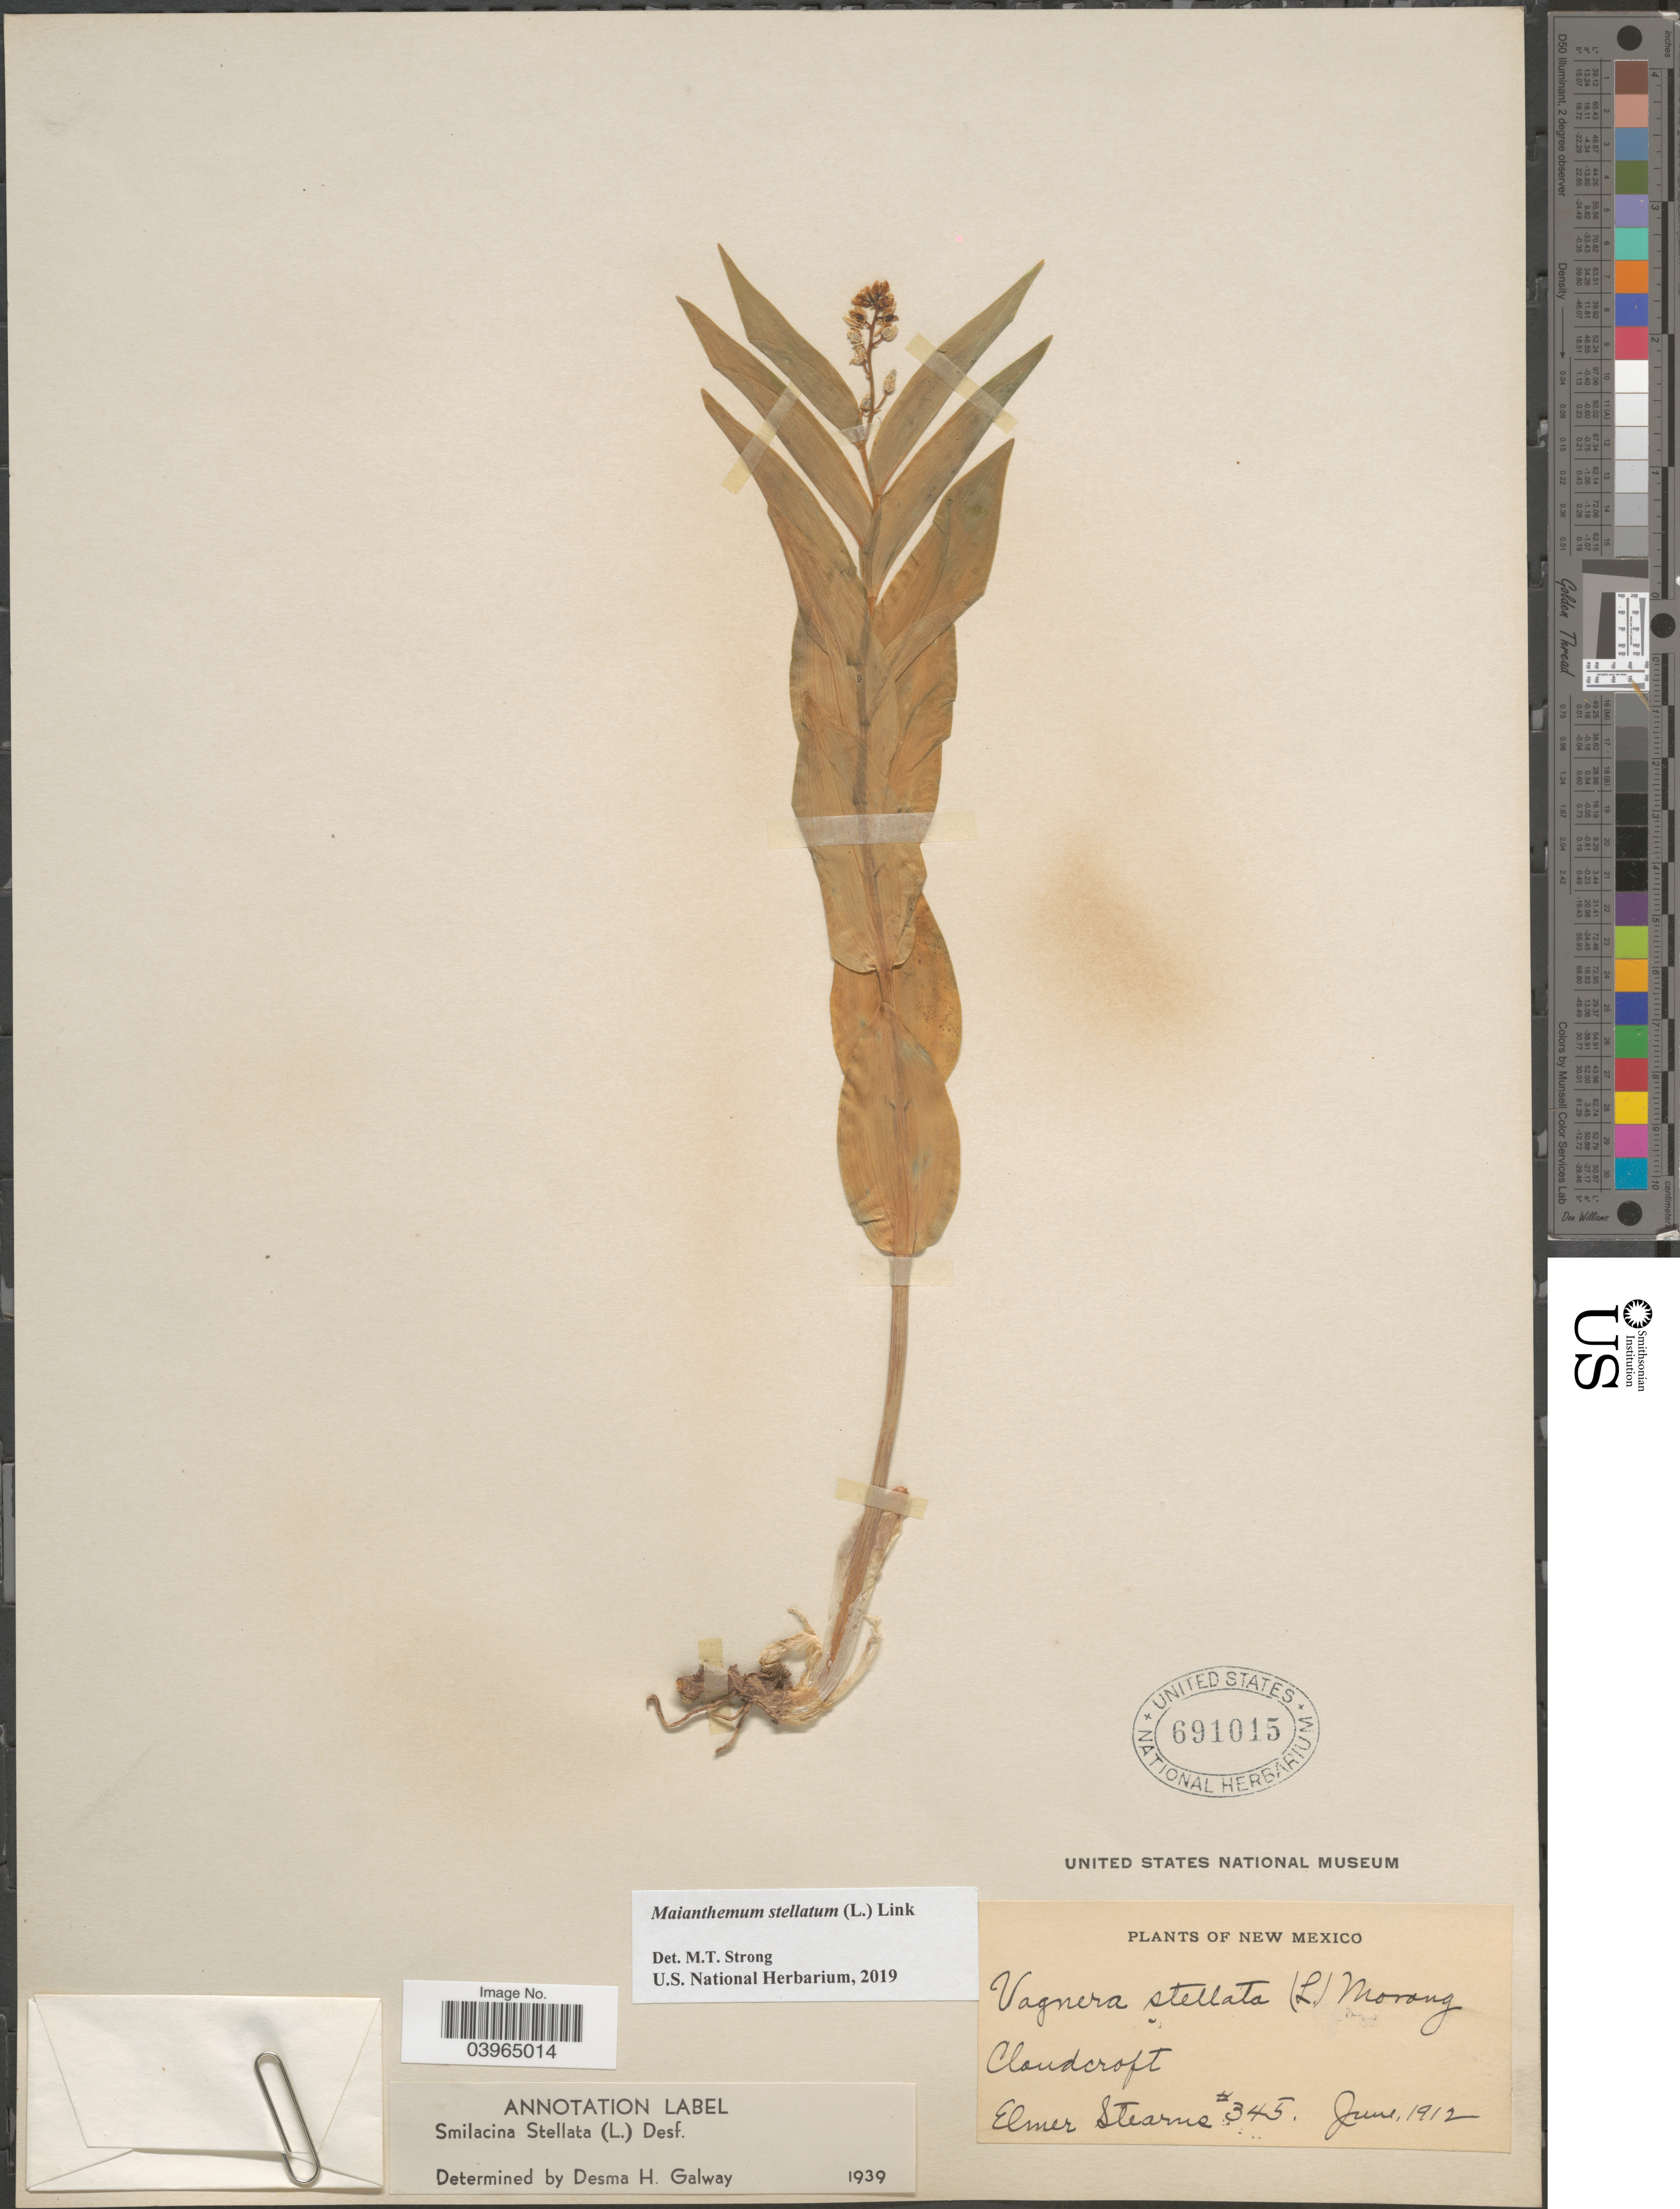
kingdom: Plantae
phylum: Tracheophyta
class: Liliopsida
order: Asparagales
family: Asparagaceae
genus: Maianthemum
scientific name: Maianthemum stellatum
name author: (L.) Link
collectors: E. Stearns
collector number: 345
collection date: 1912-06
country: United States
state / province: New Mexico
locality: Cloudcroft.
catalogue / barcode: US 691015